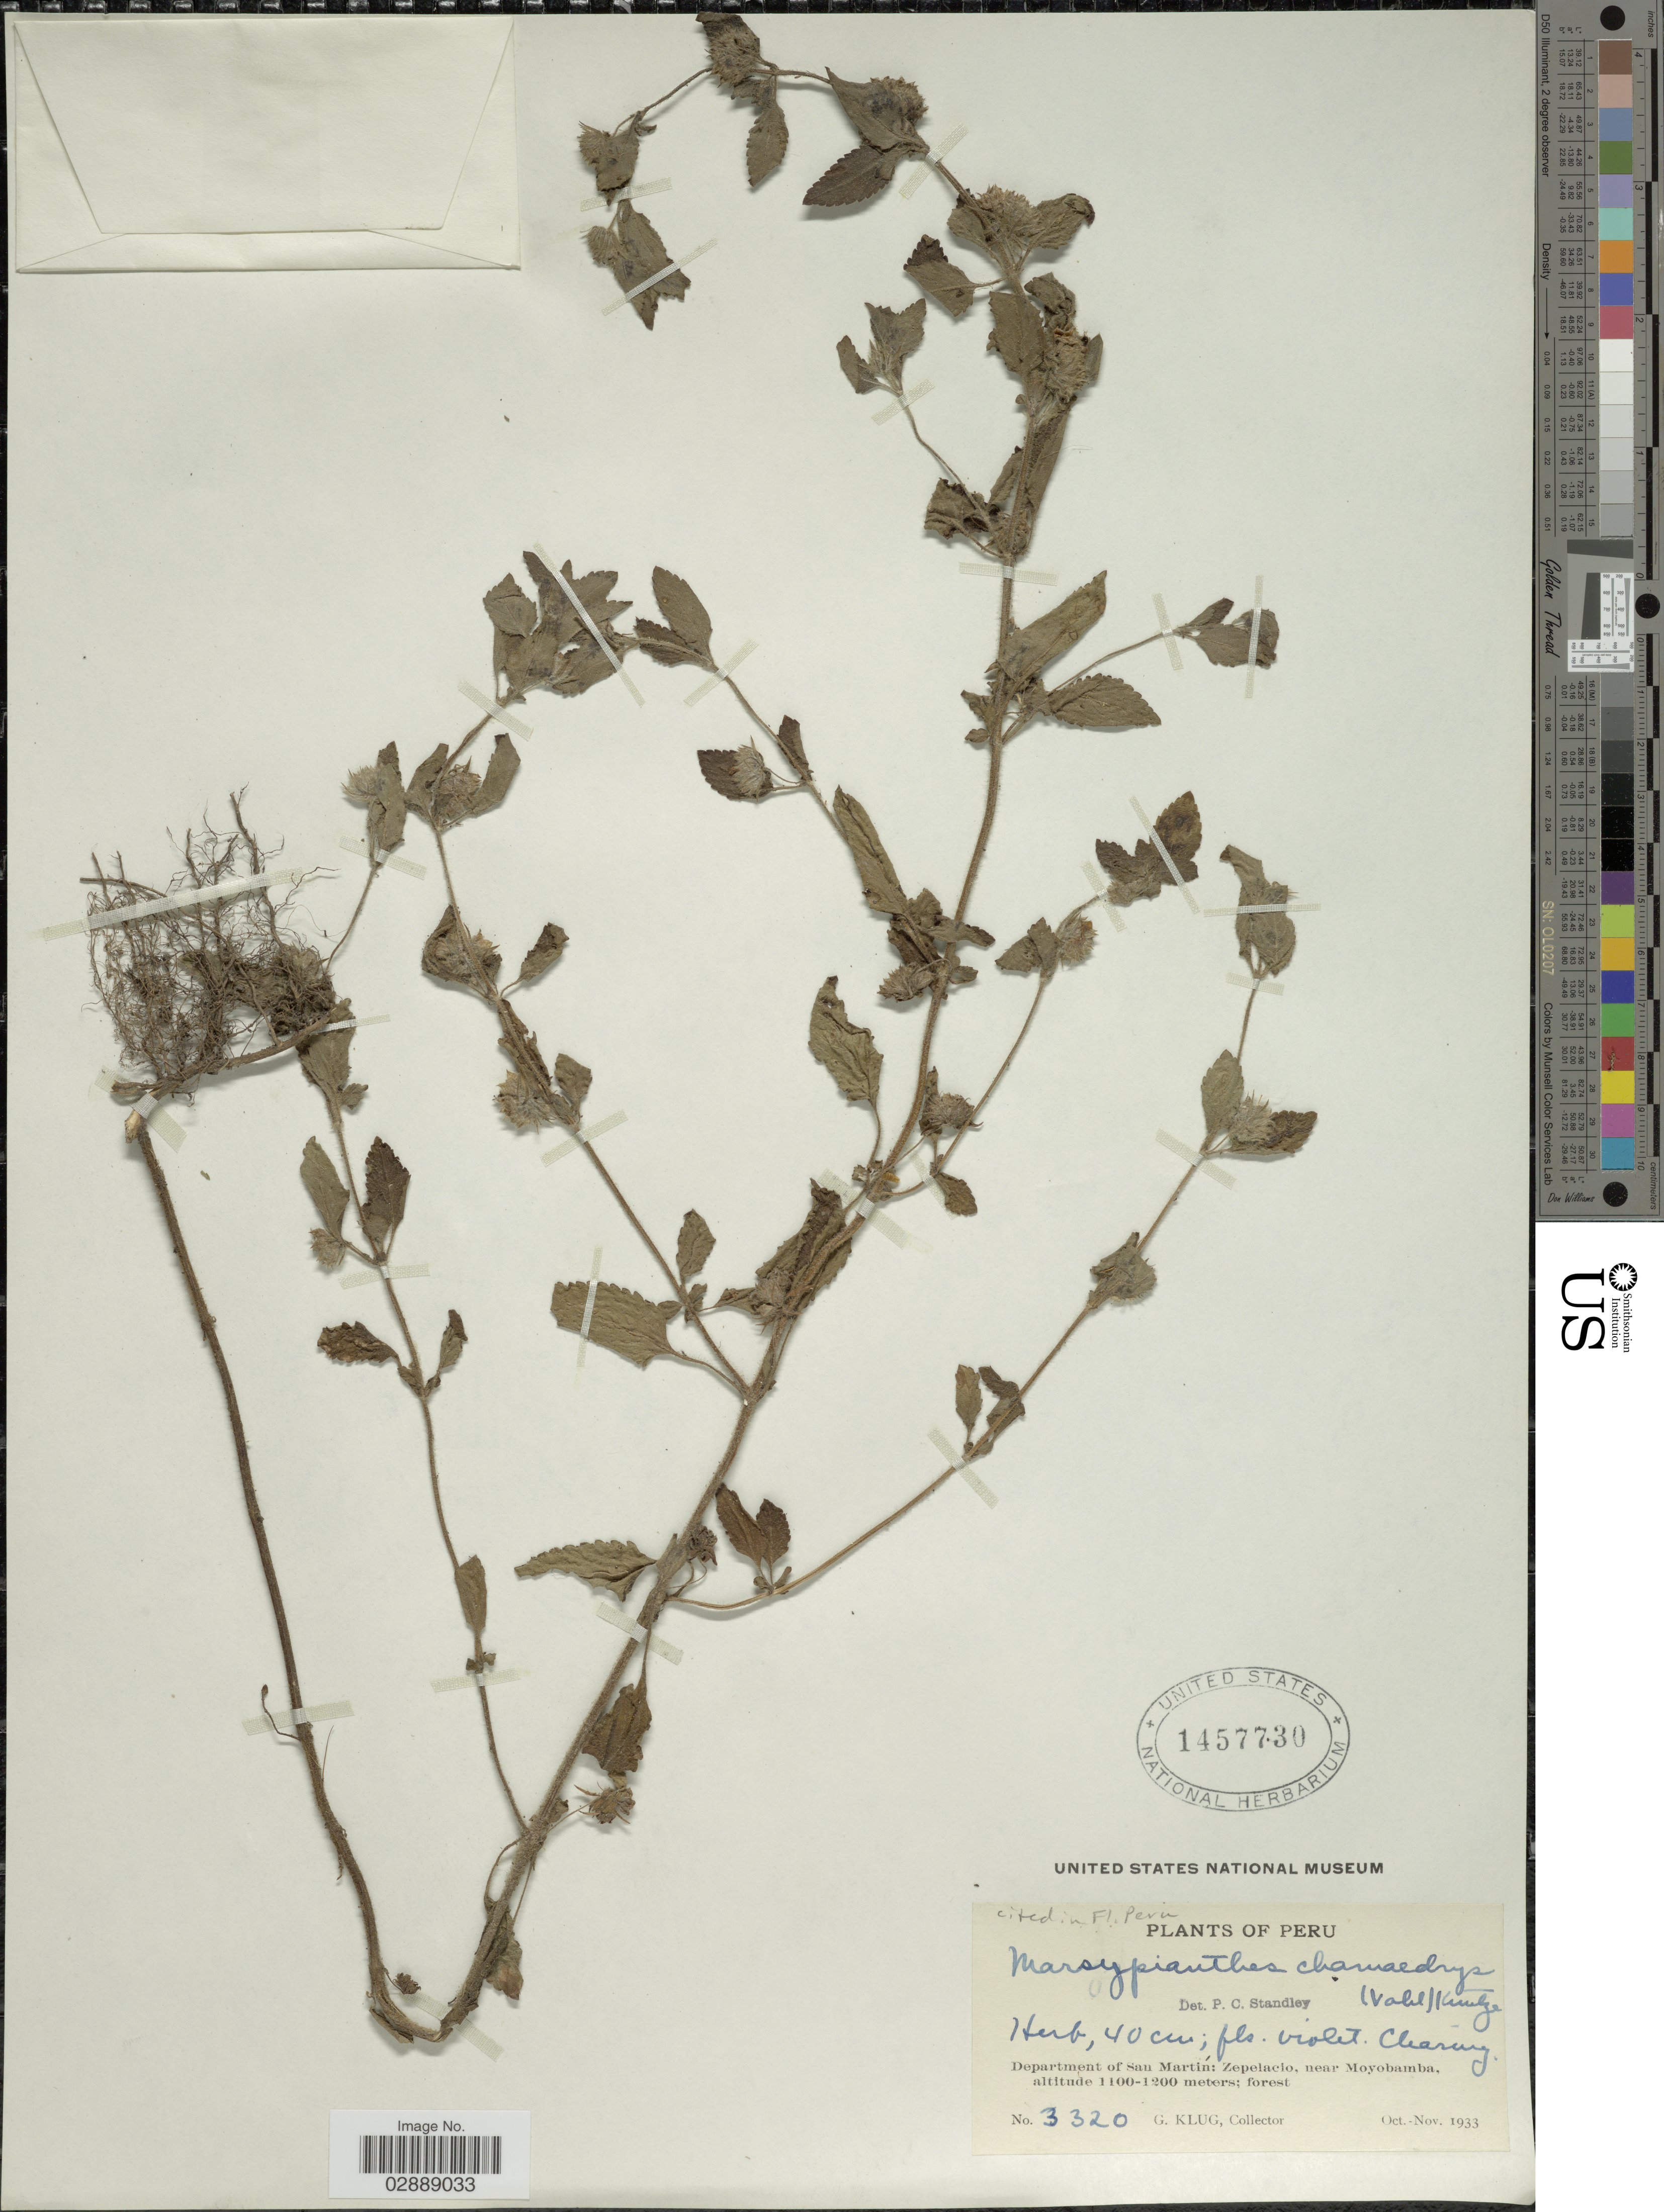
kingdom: Plantae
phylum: Tracheophyta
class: Magnoliopsida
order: Lamiales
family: Lamiaceae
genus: Marsypianthes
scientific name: Marsypianthes chamaedrys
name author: (Vahl) Kuntze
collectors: G. Klug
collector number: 3320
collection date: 1933-10/1933-11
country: Peru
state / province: San Martín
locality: Department of San Martín: Zepelacio, near Moyobamba.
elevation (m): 1100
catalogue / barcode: US 1457730